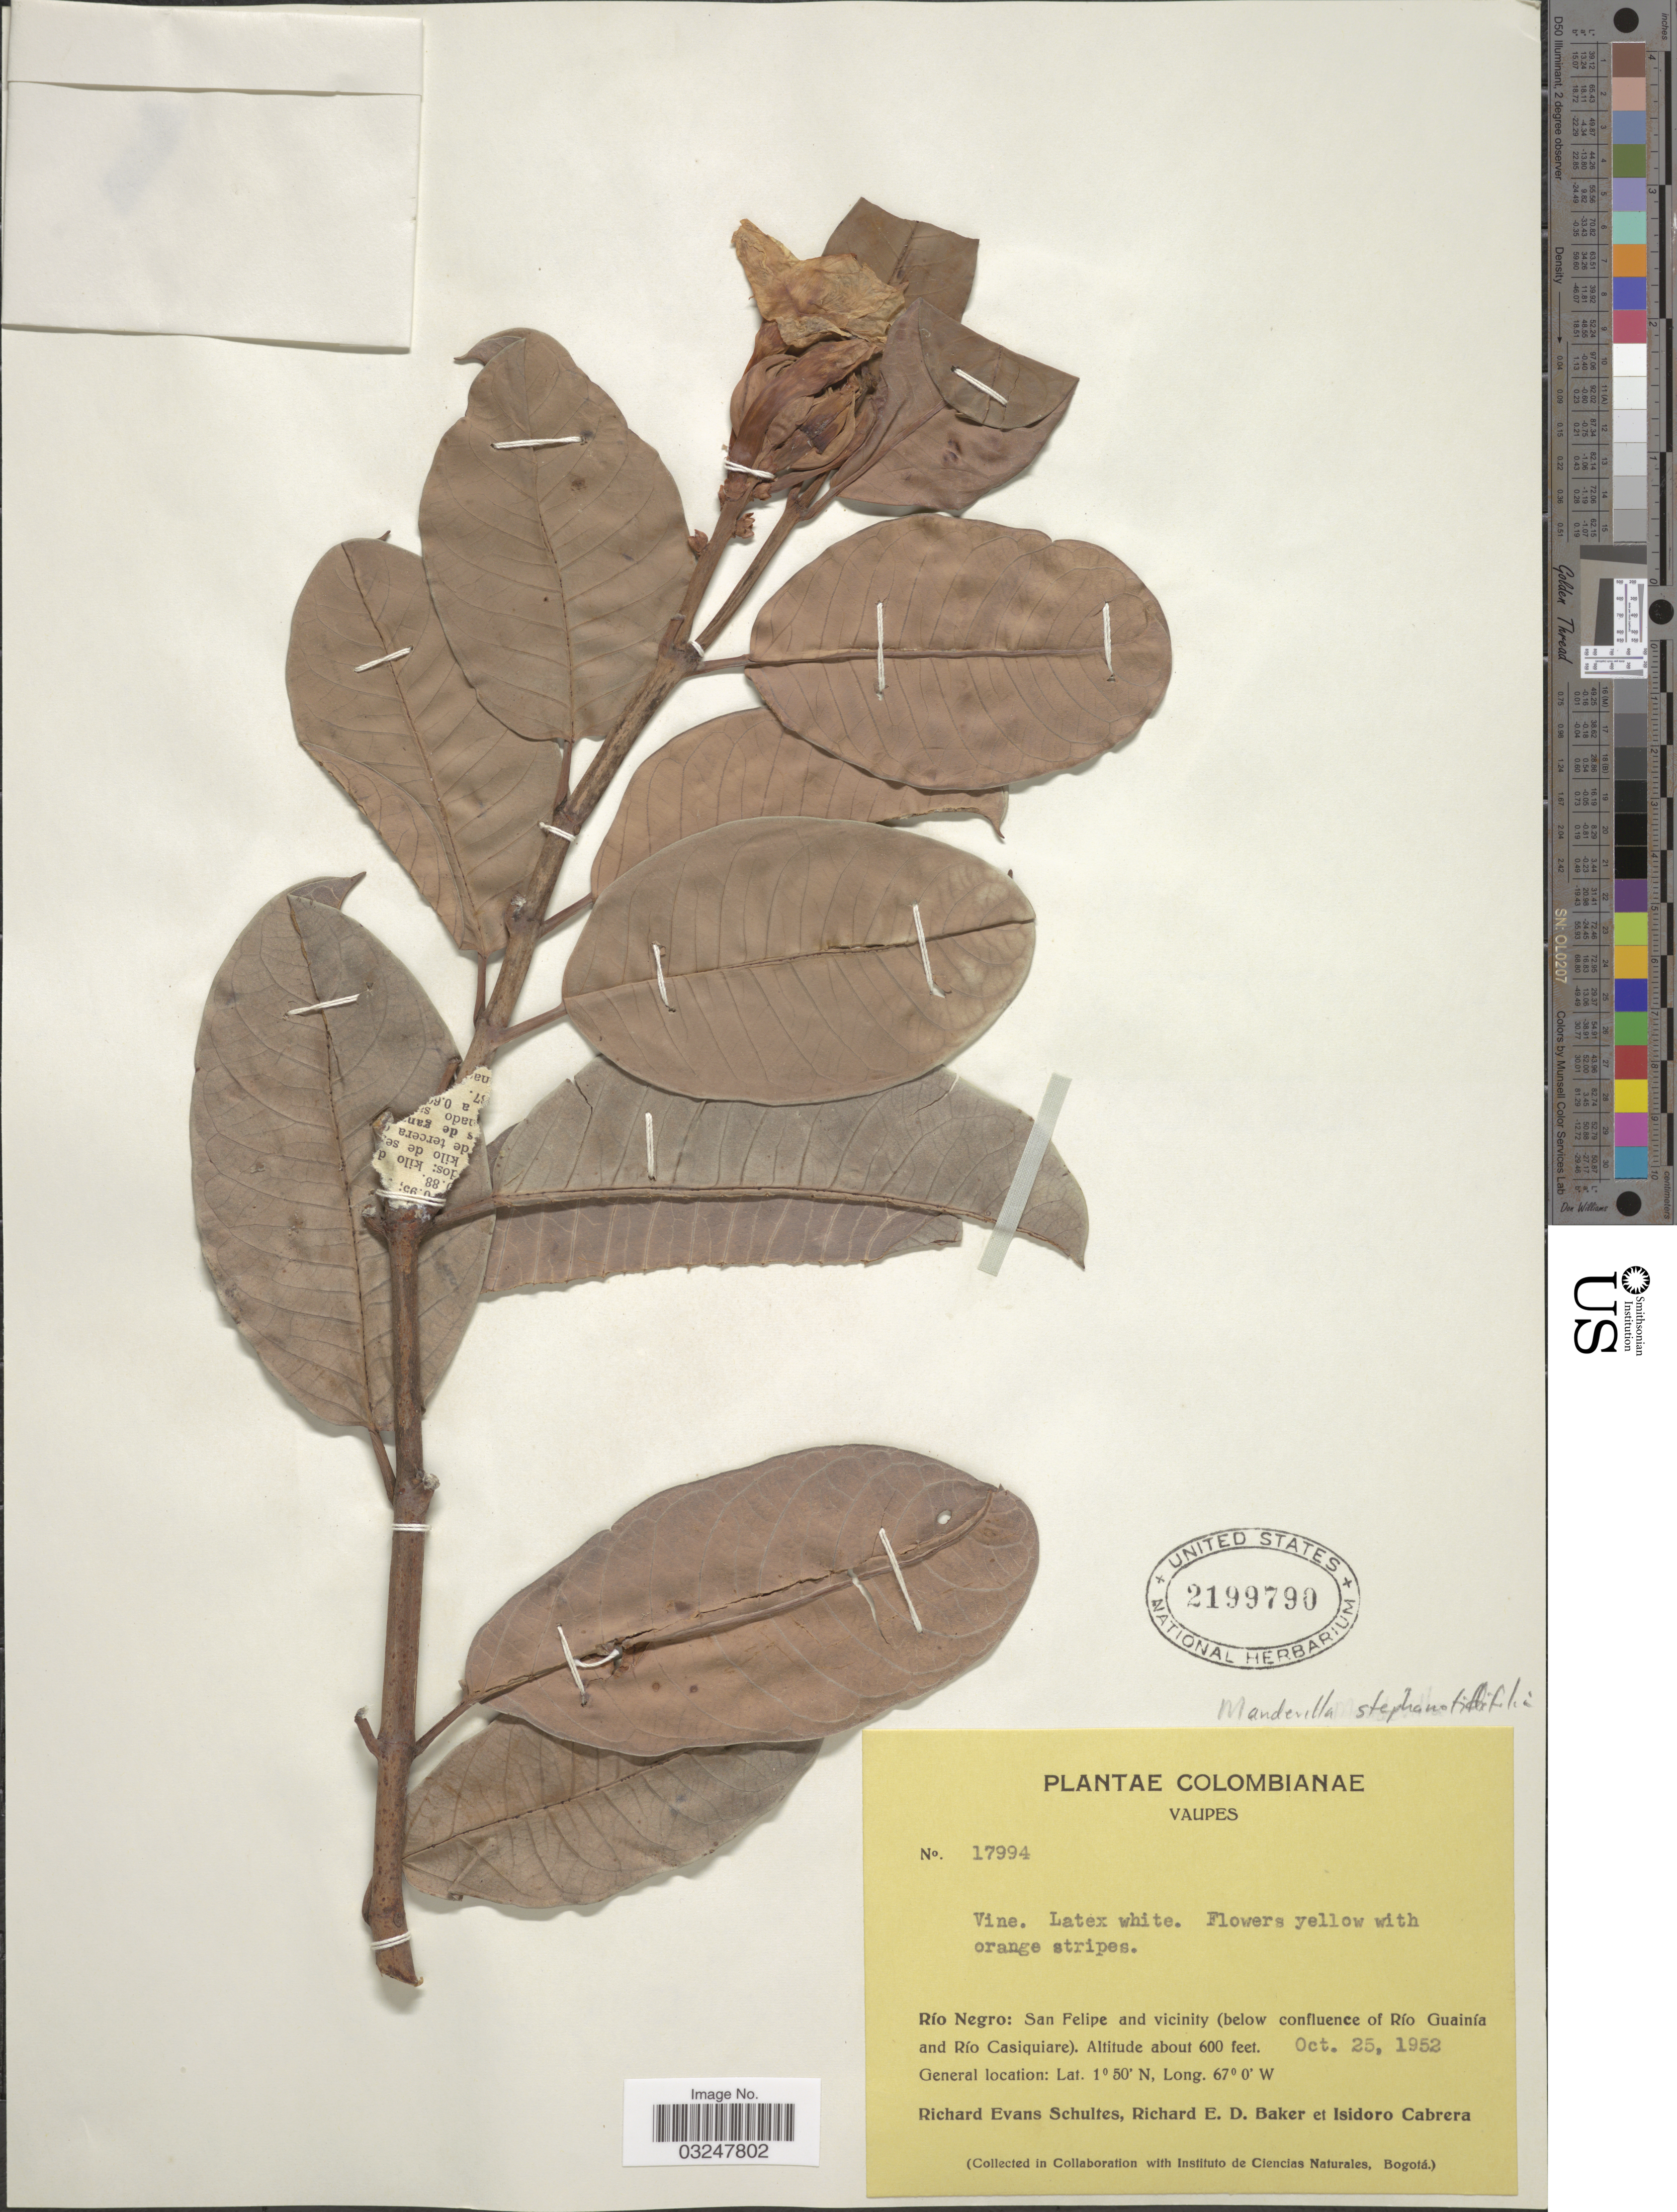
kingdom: Plantae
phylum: Tracheophyta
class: Magnoliopsida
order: Gentianales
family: Apocynaceae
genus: Mandevilla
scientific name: Mandevilla javitensis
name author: (Kunth) K. Schum.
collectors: R. E. Schultes, R. E. D. Baker & I. Cabrera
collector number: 17994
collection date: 1952-10-25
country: Colombia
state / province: Vaupés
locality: Río Negro: San Felipe and vicinity (below confluence of Río Guainía and Río Casiquiare).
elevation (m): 183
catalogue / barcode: US 2199790